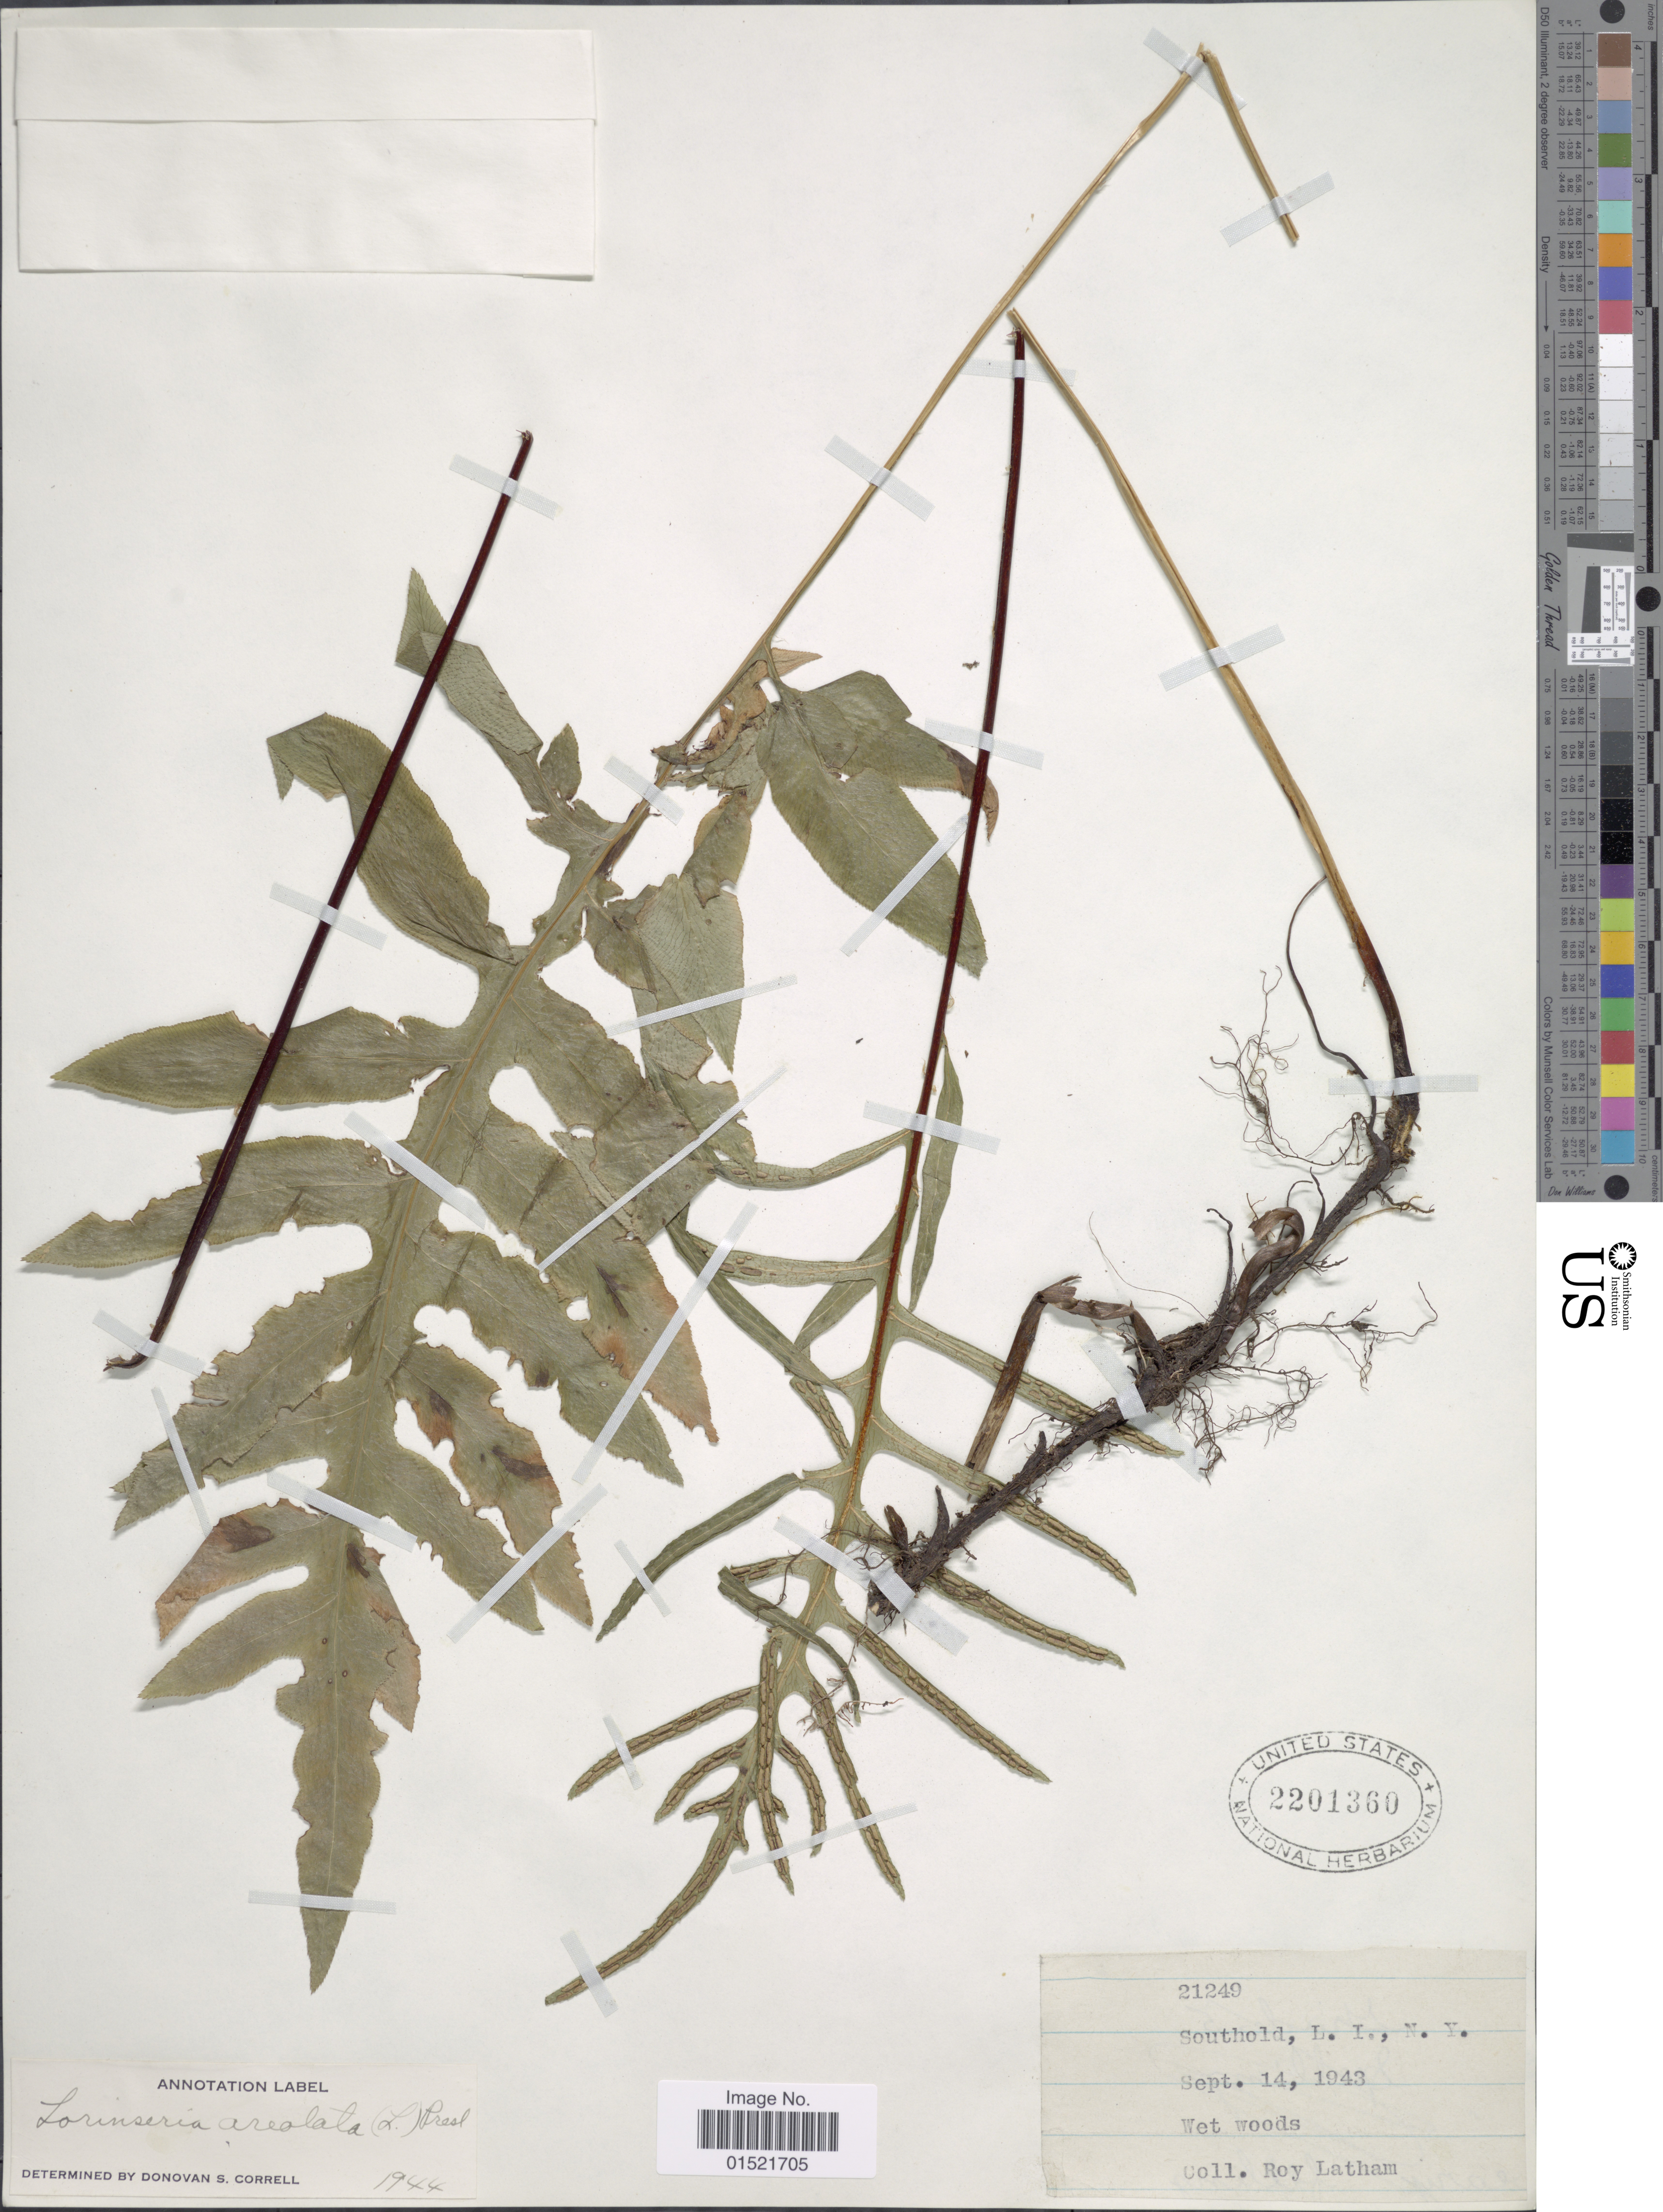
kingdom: Plantae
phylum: Tracheophyta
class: Polypodiopsida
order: Polypodiales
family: Blechnaceae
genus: Woodwardia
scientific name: Woodwardia areolata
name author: (L.) T. Moore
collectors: R. Latham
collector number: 21249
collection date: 1943-09-14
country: United States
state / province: New York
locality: Southold, L. I., N. Y.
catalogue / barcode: US 2201360